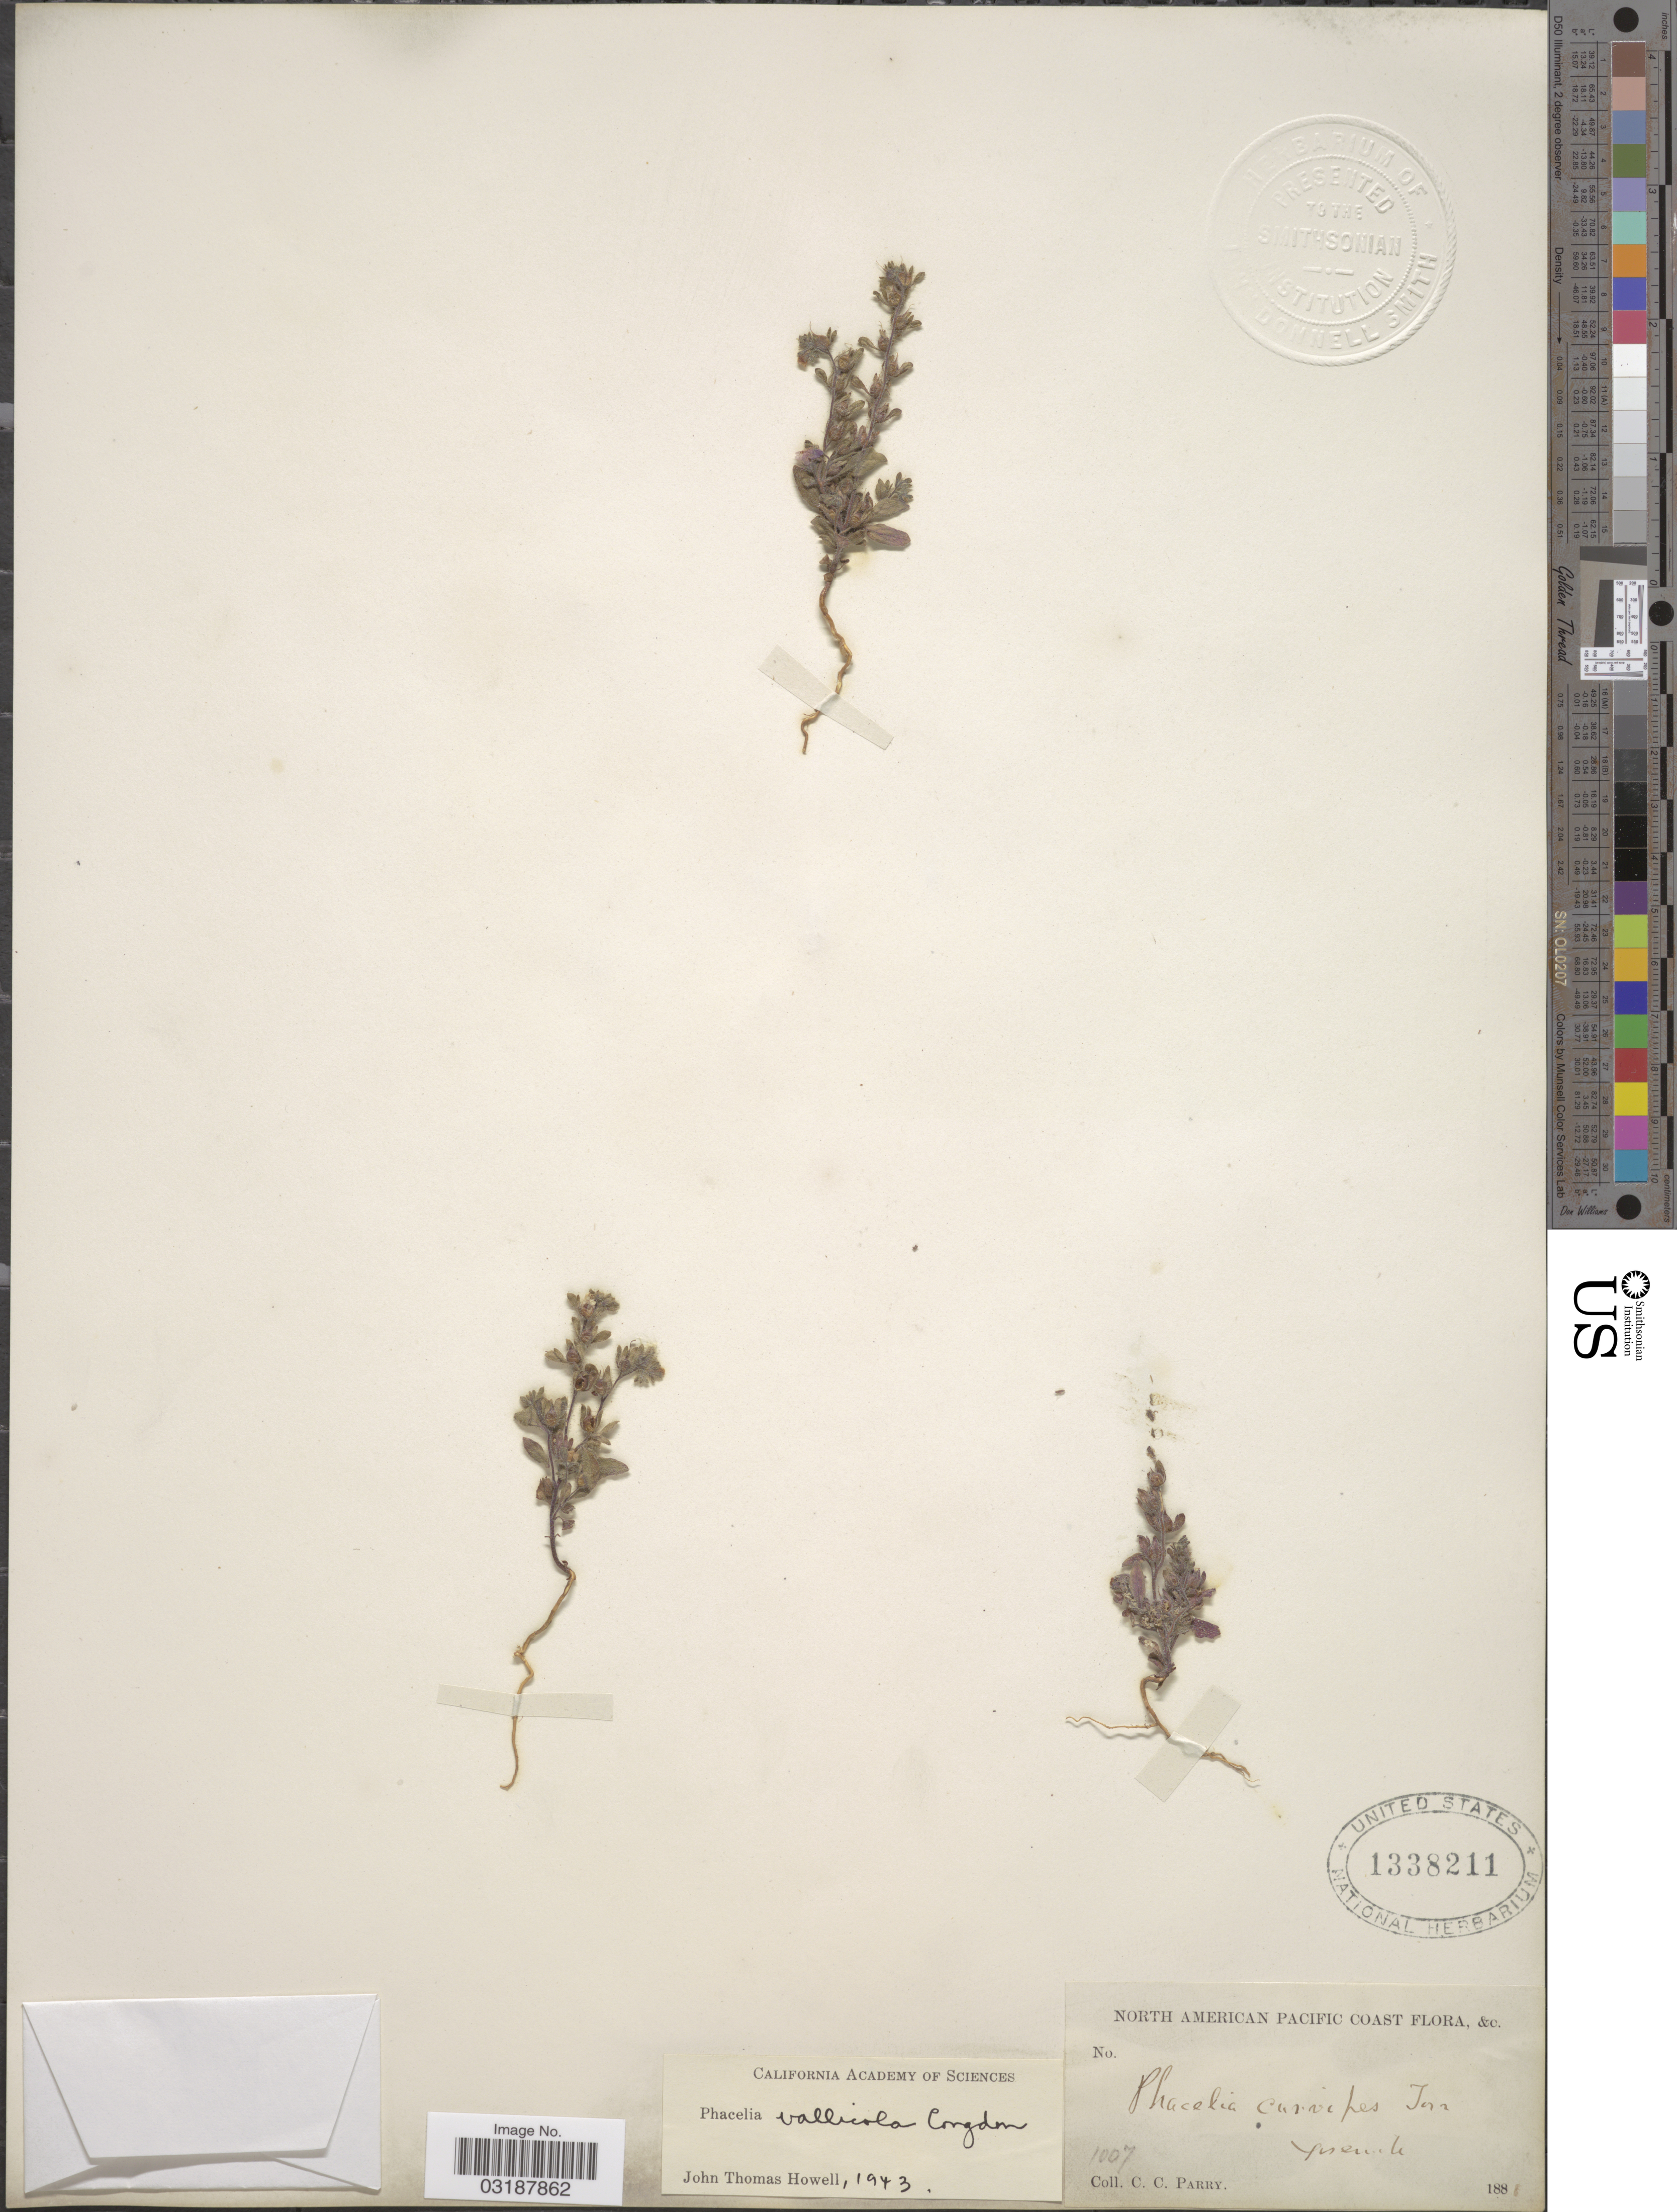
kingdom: Plantae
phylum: Tracheophyta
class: Magnoliopsida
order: Boraginales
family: Hydrophyllaceae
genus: Phacelia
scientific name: Phacelia vallicola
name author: Congdon ex Brand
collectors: C. C. Parry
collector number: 1007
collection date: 1881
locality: North American Pacific Coast.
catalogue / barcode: US 1338211